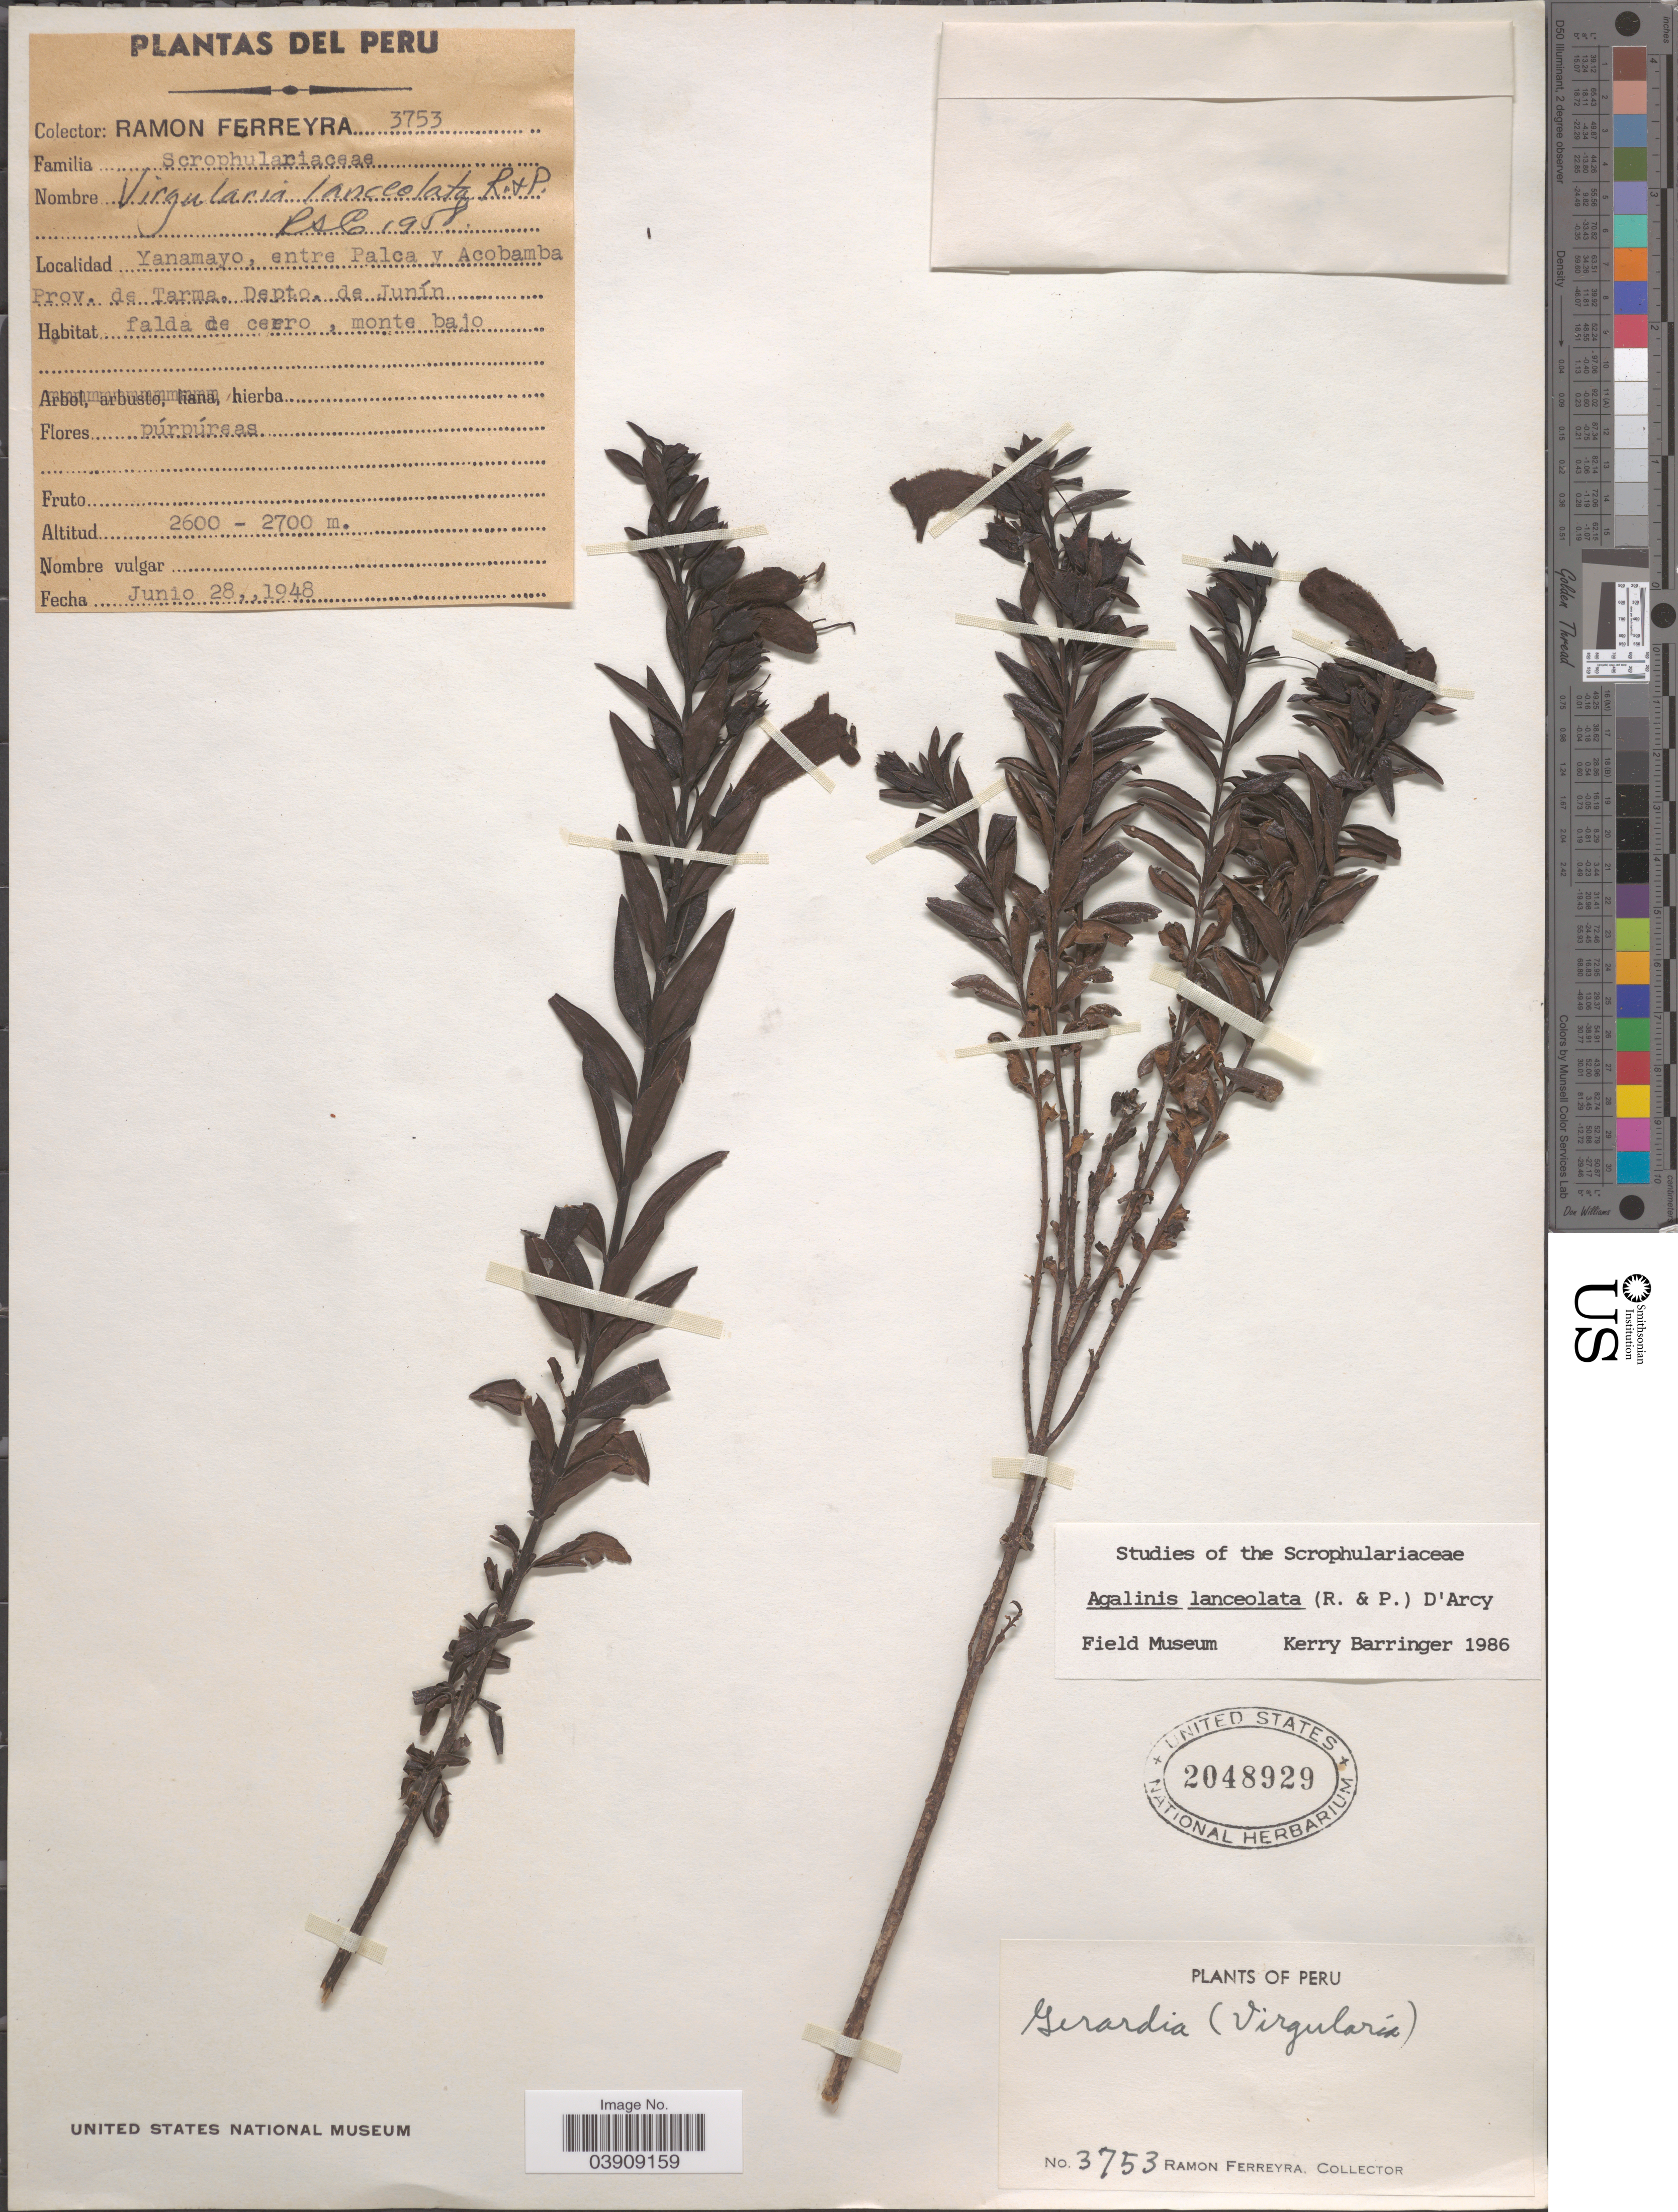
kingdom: Plantae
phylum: Tracheophyta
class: Magnoliopsida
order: Lamiales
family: Orobanchaceae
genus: Agalinis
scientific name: Agalinis lanceolata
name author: (Ruiz & Pav.) D'Arcy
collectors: R. A. Ferreyra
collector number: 3753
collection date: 1948-06-28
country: Peru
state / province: Junín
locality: Yanamayo, entre Palca y Acobamba Prov. de Tarma, Depto. de Junín.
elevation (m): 2600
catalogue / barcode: US 2048929